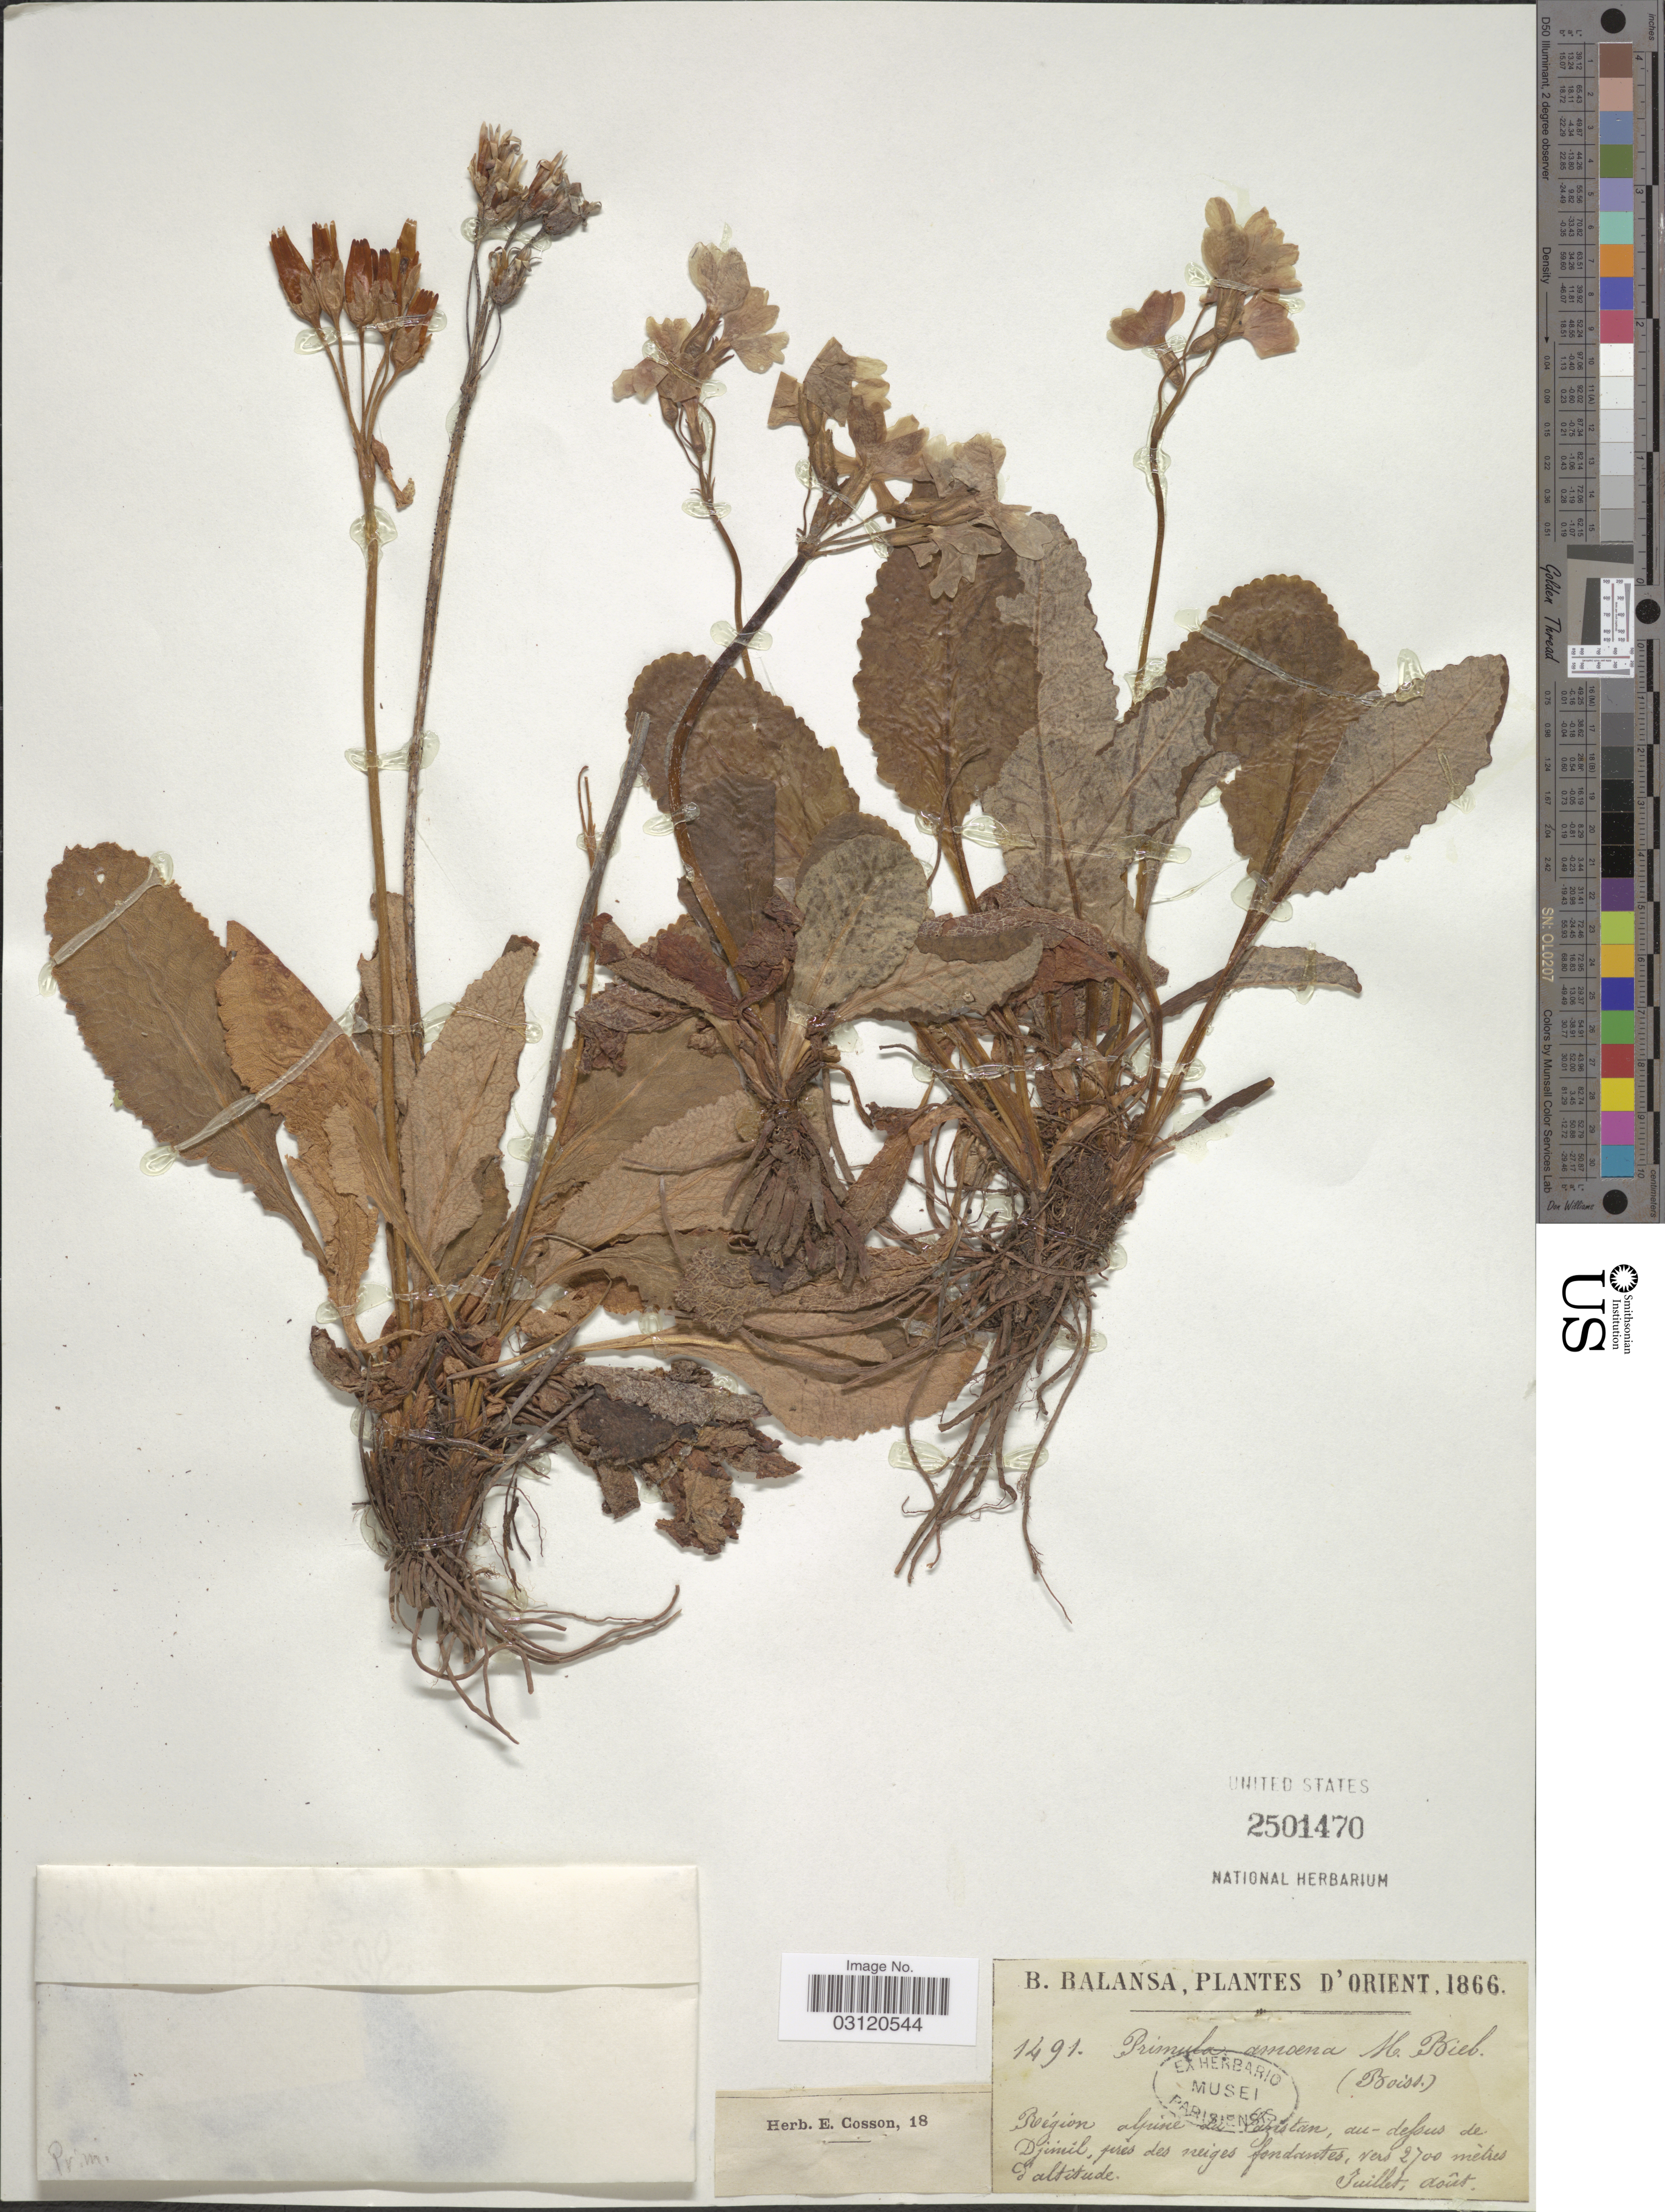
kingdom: Plantae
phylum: Tracheophyta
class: Magnoliopsida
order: Ericales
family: Primulaceae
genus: Primula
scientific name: Primula amoena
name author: M. Bieb.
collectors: B. Balansa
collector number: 1491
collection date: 1866-07/1866-08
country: Turkey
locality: D'Orient, Région alpine du Lazistan, au defsus de Djimil, près des neiges fondantes.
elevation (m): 2700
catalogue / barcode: US 2501470